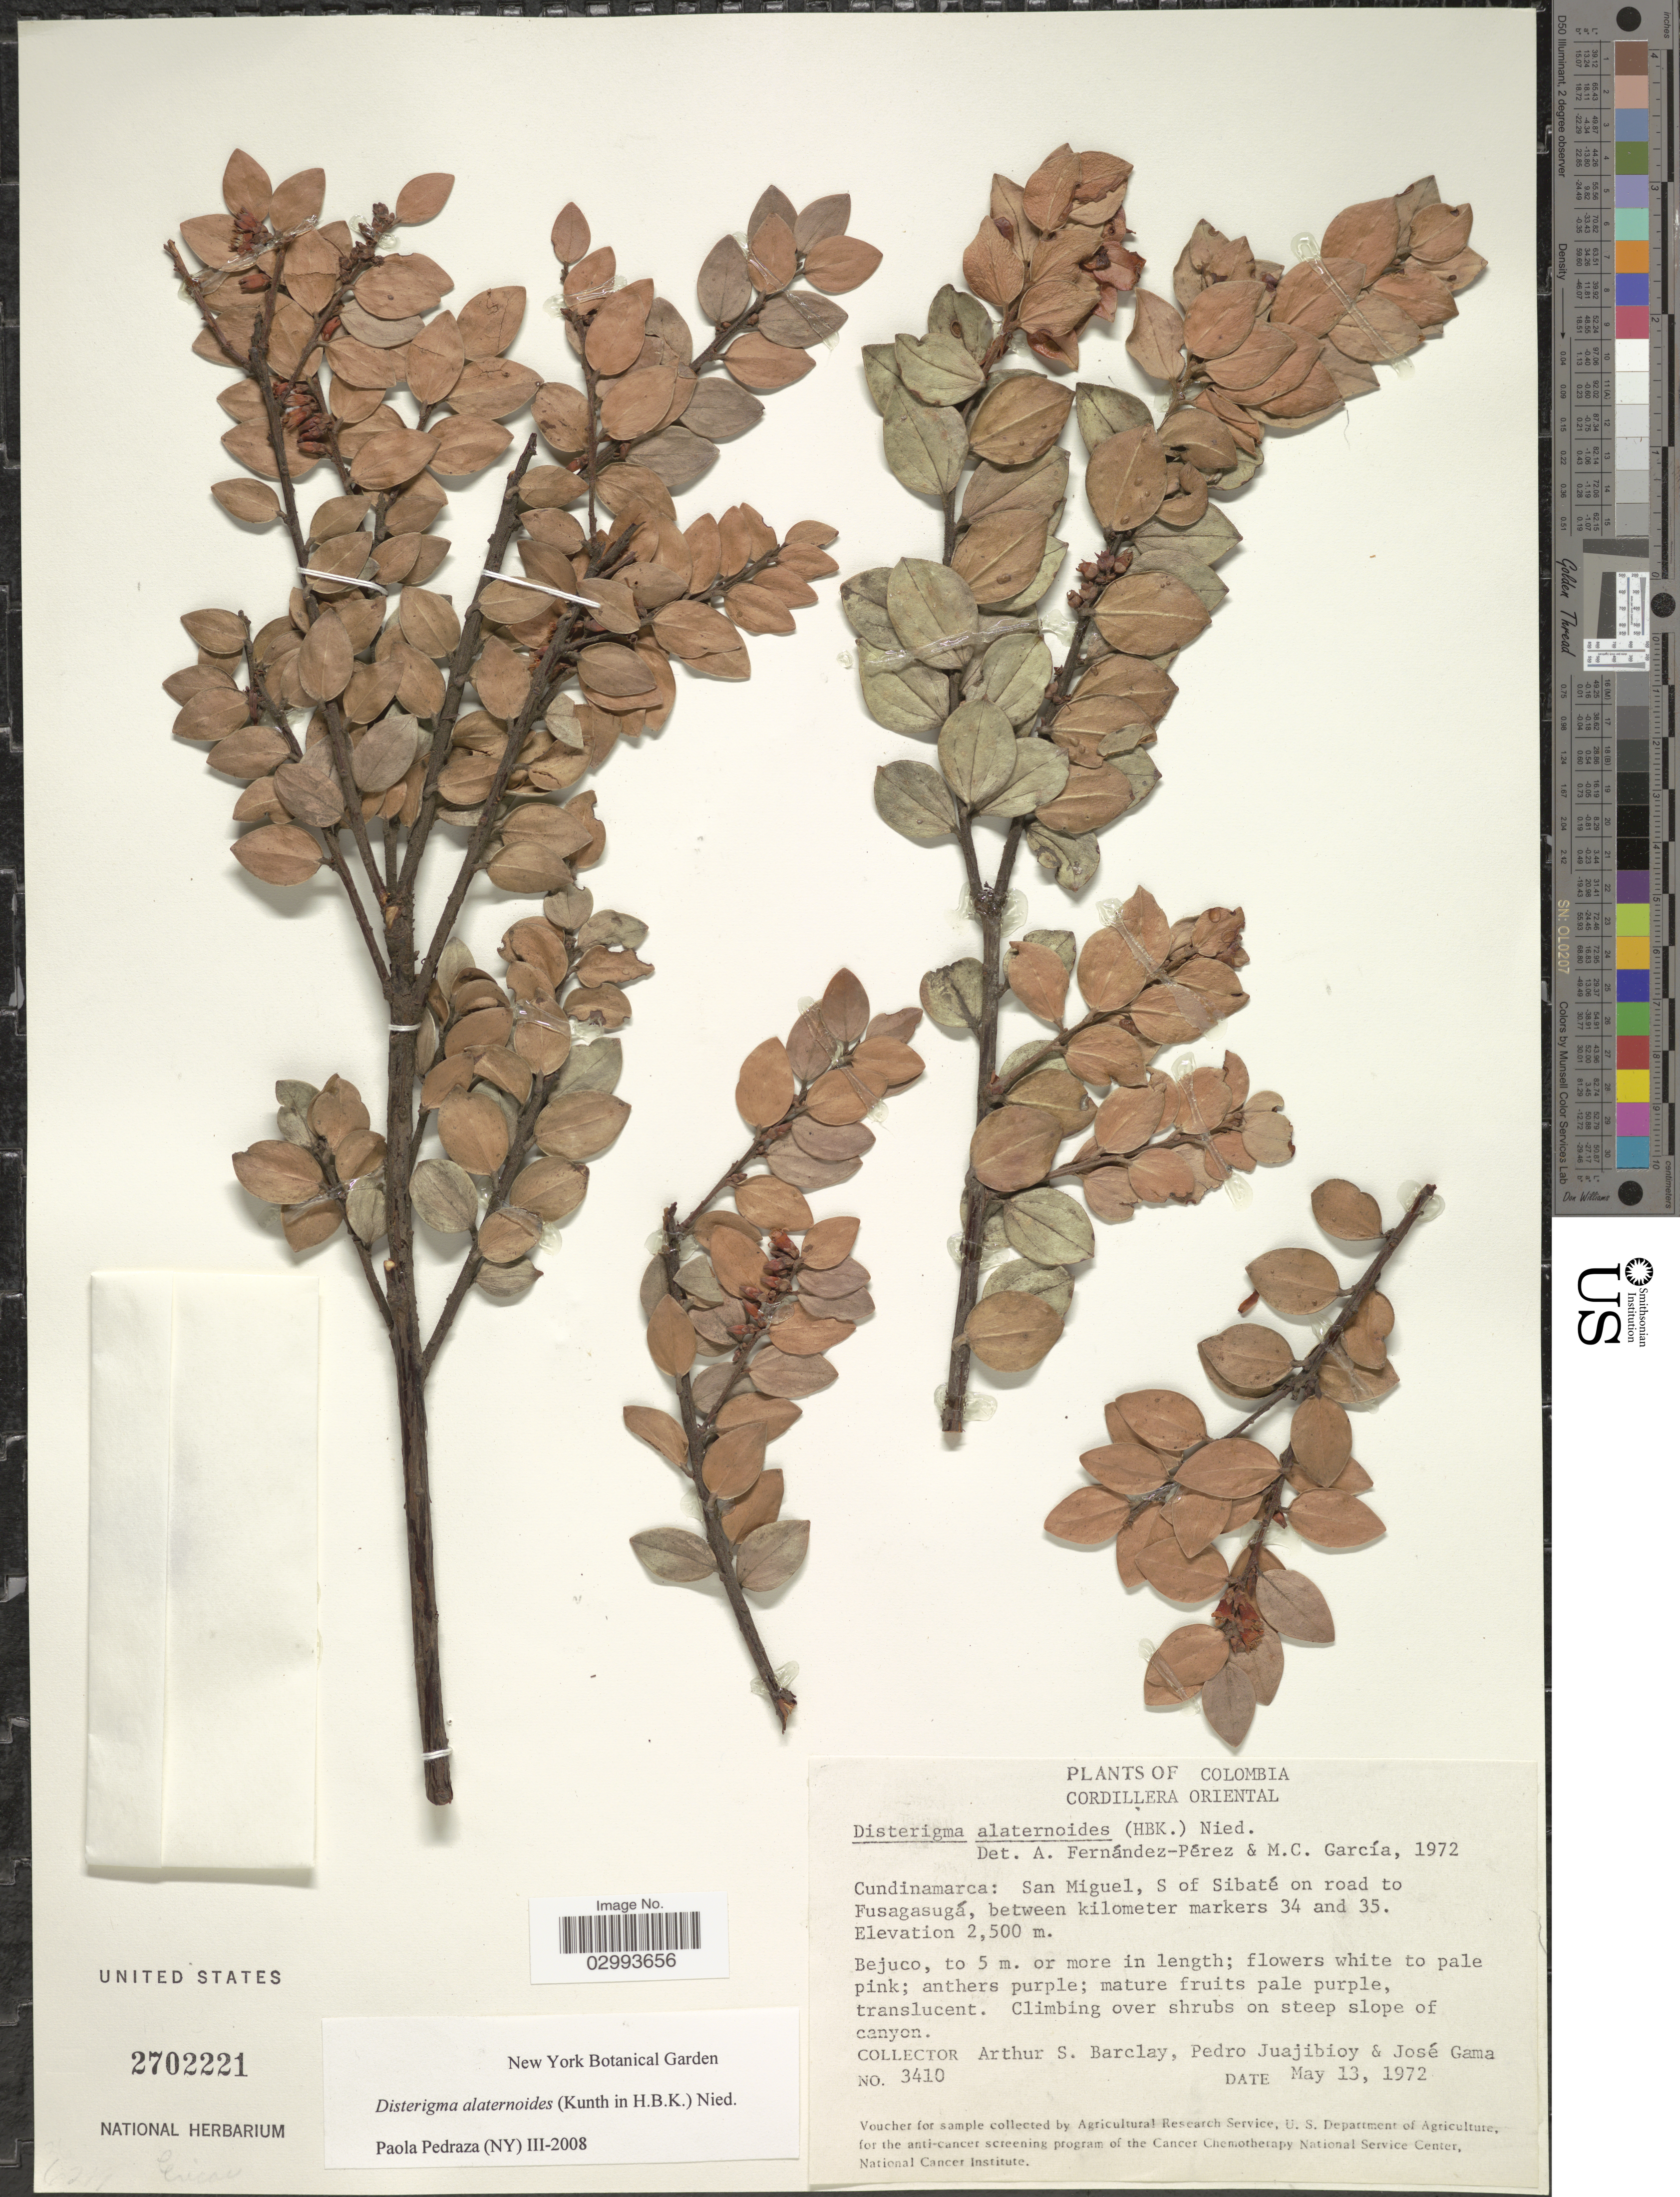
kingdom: Plantae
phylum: Tracheophyta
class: Magnoliopsida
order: Ericales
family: Ericaceae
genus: Disterigma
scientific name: Disterigma alaternoides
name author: (Kunth) Nied.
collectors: A. S. Barclay, P. Juajibioy & J. Gama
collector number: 3410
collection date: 1972-05-13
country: Colombia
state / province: Cundinamarca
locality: Cordillera Oriental, San Miguel, S of Sibaté on road to Fusagasugá, between kilometer markers 34 and 35.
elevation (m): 2500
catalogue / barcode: US 2702221